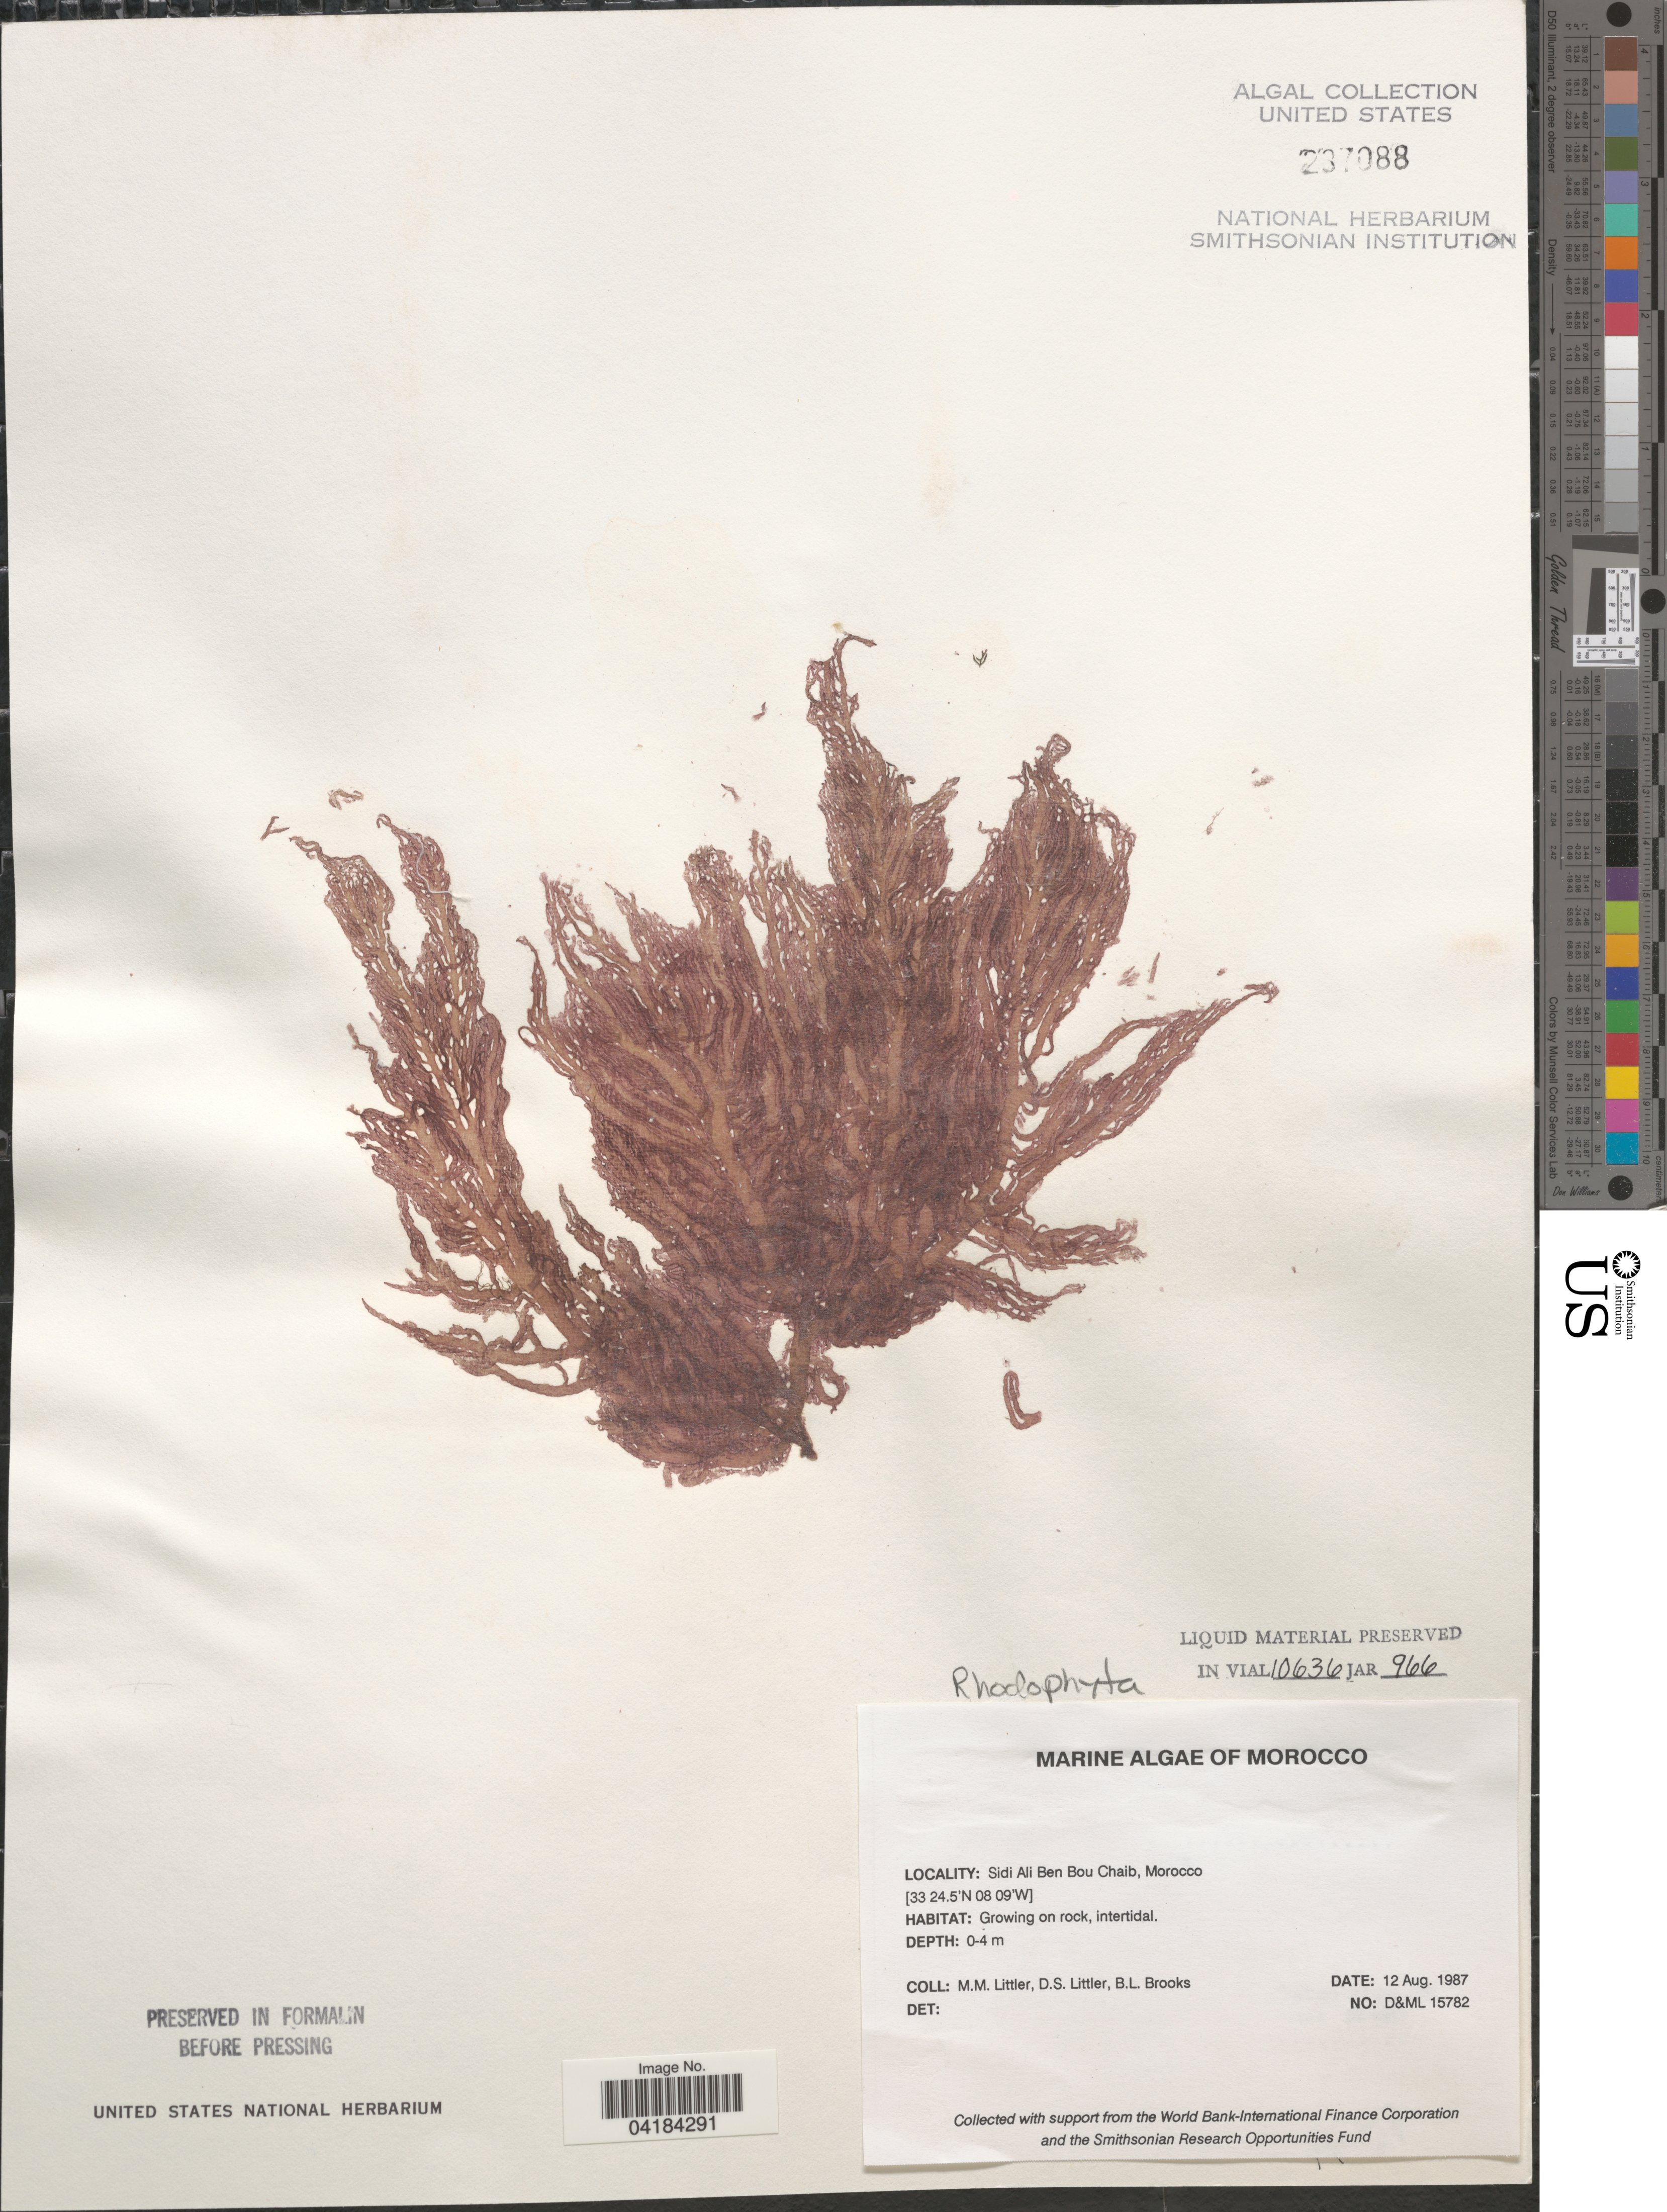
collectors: D. S. Littler & B. Brooks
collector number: D&ML15782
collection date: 1987-08-12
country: Morocco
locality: Sidi Ali Ben Bou Chaib.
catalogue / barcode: US 237088